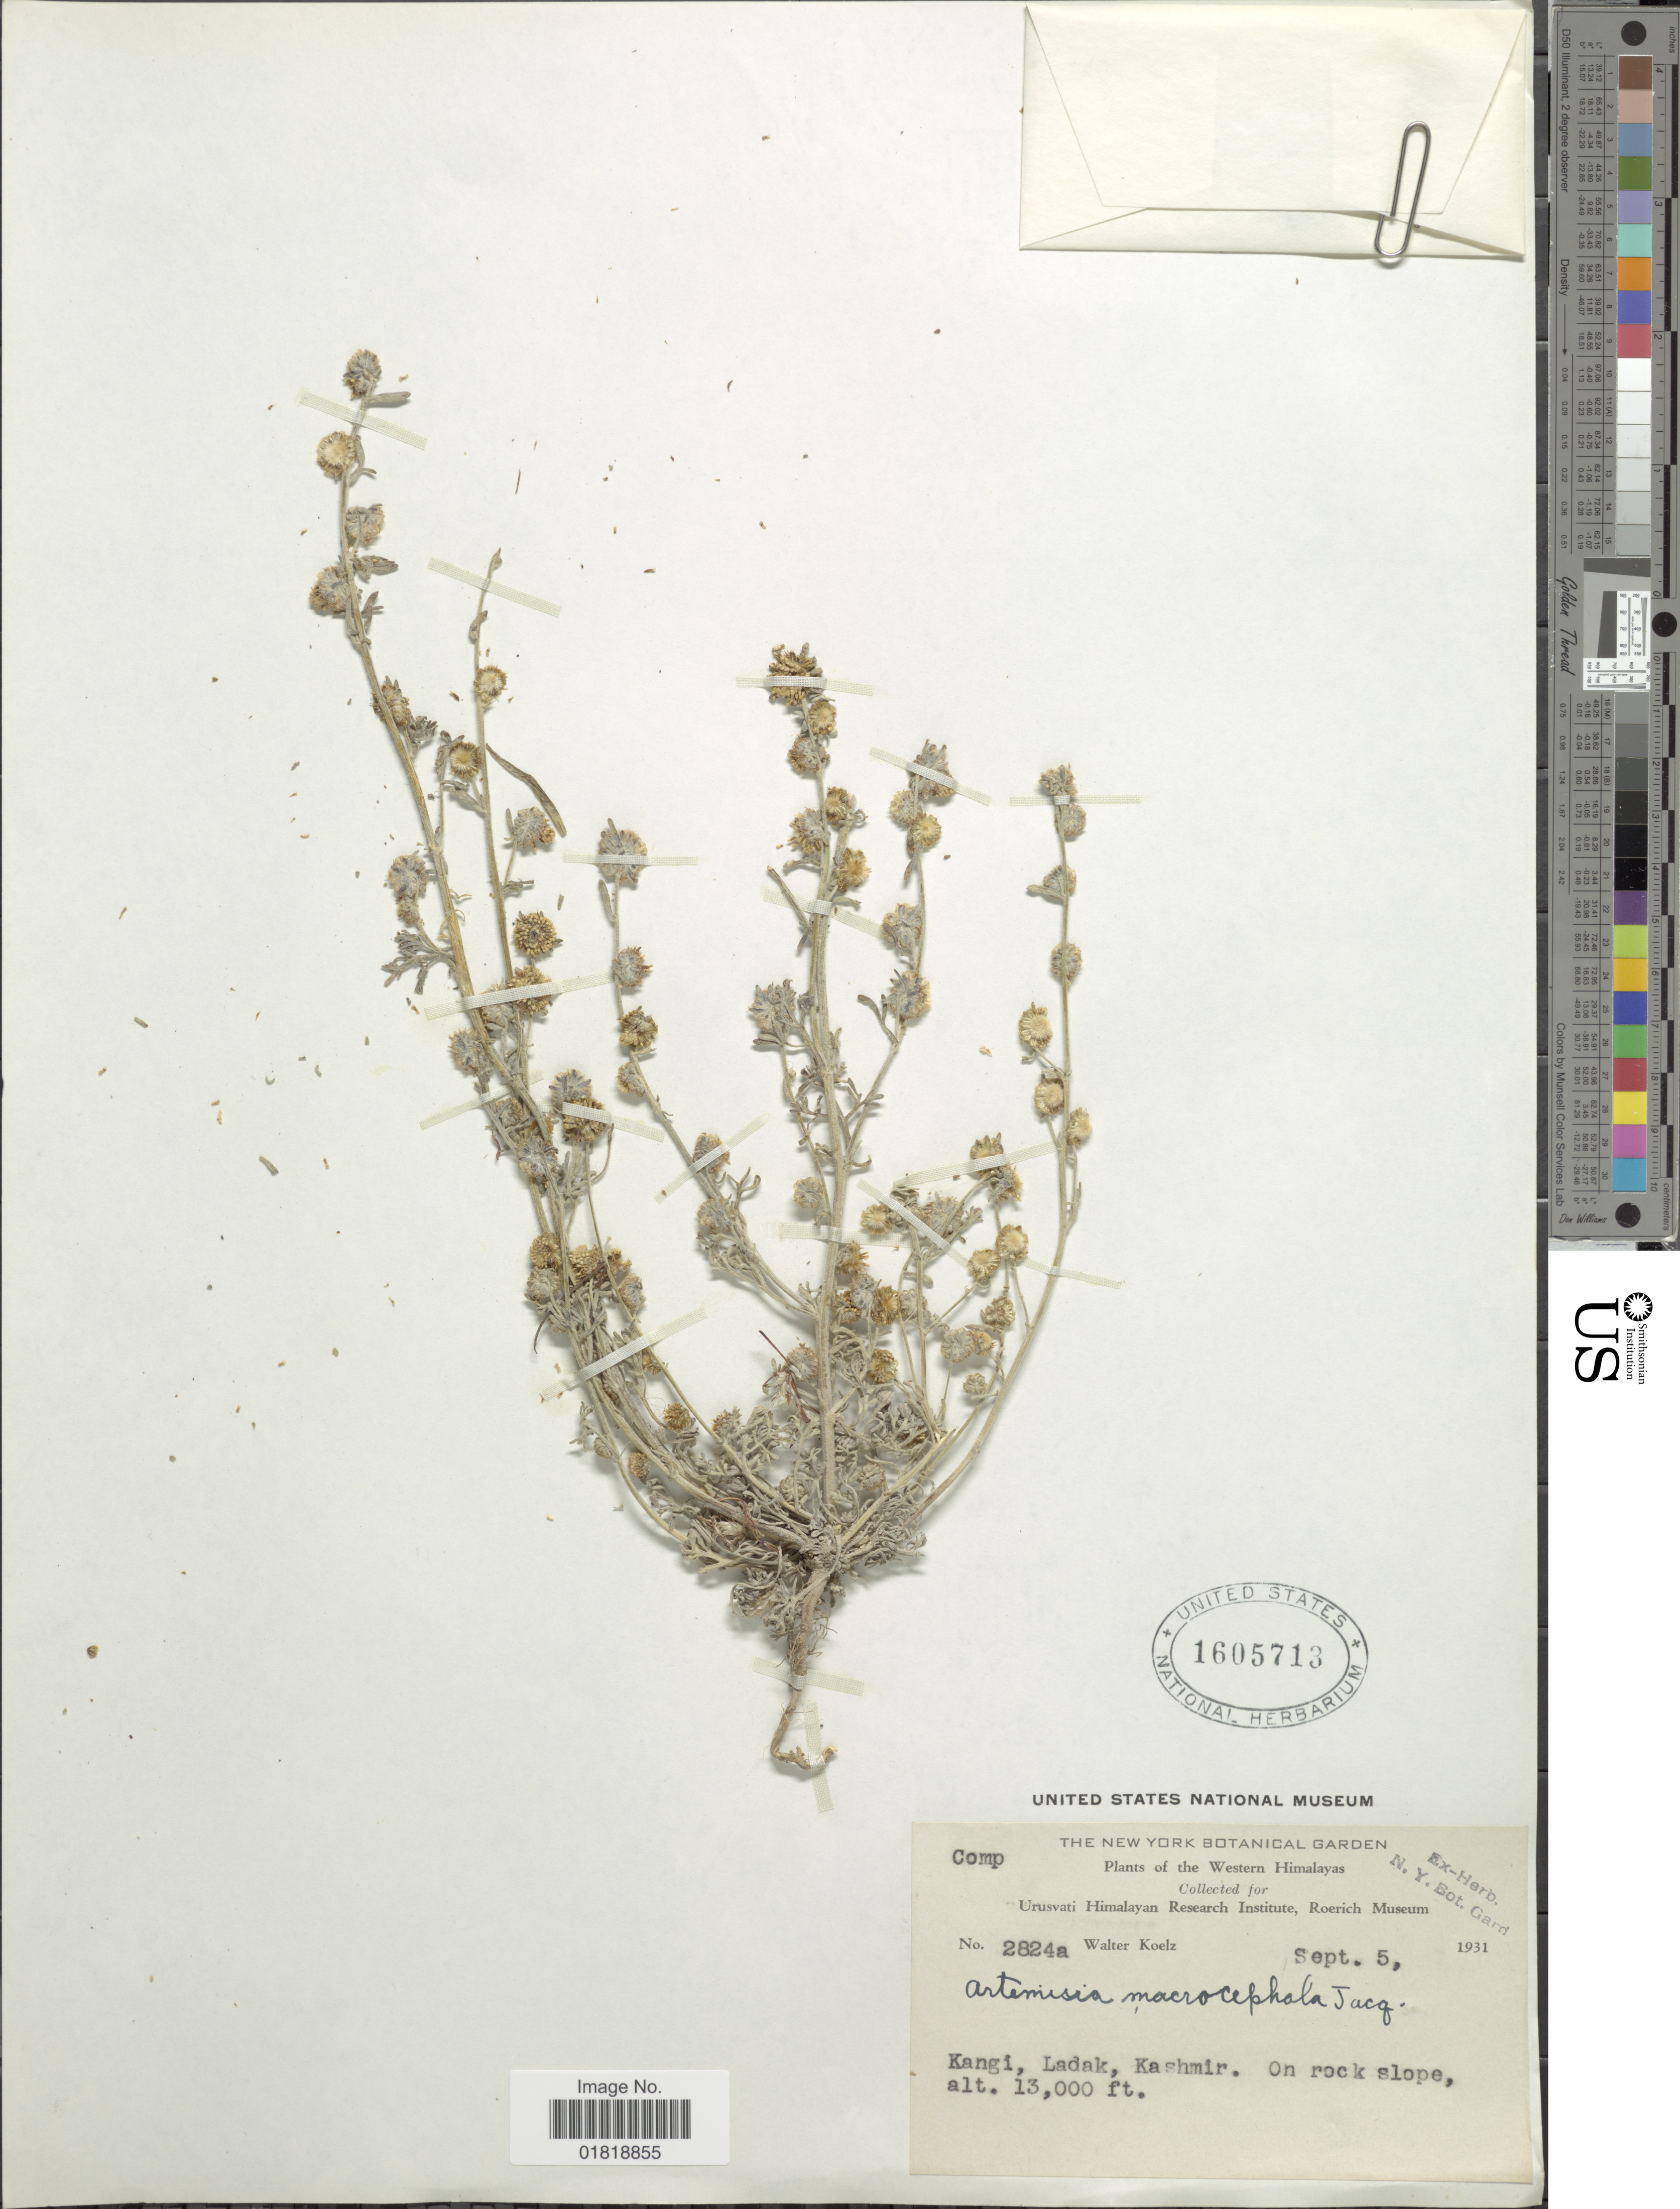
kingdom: Plantae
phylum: Tracheophyta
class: Magnoliopsida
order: Asterales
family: Asteraceae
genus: Artemisia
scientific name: Artemisia macrocephala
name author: Jacq.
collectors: W. N. Koelz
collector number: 2824a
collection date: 1931-09-05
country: India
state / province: Ladakh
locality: Western Himalayas, Kangi, Ladak, Kashmir, on rock slope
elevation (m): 3962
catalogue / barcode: US 1605713